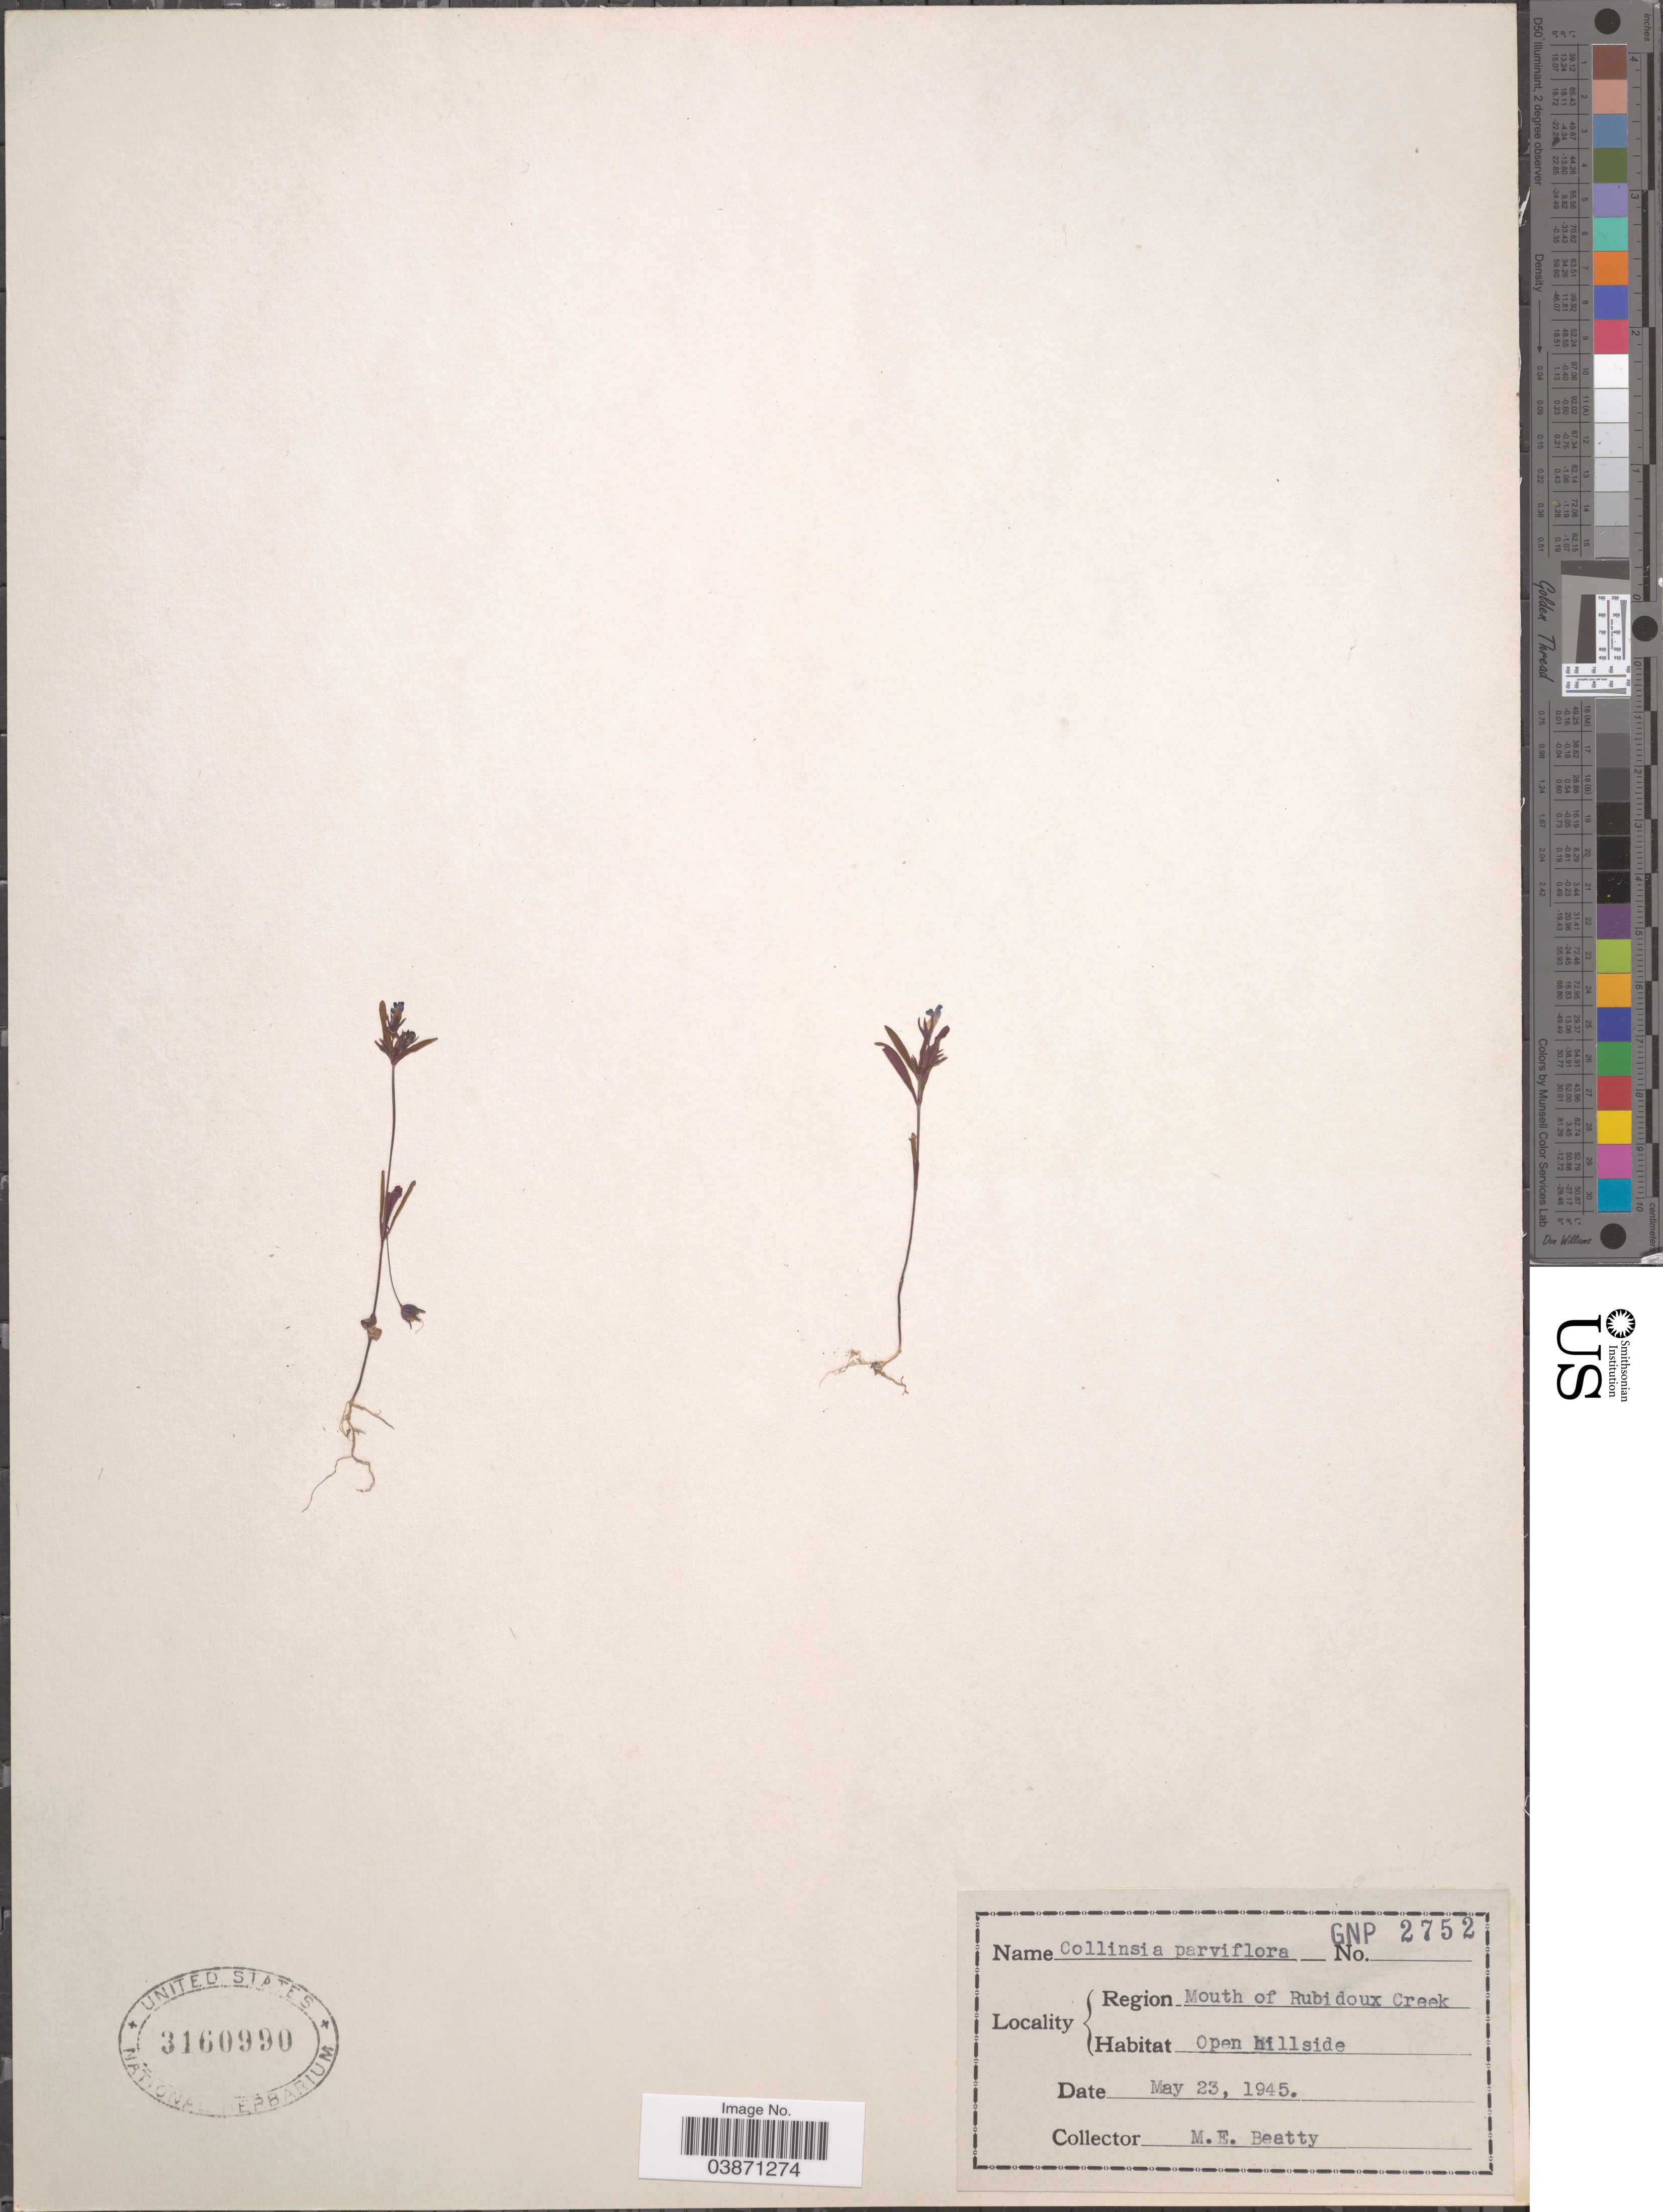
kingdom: Plantae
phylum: Tracheophyta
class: Magnoliopsida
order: Lamiales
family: Plantaginaceae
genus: Collinsia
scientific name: Collinsia parviflora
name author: Douglas ex Lindl.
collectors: M. Beatty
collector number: GNP2752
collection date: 1945-05-23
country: United States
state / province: Missouri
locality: Region. Mouth of Rubidoux Creek. Open hillside.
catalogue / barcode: US 3160990